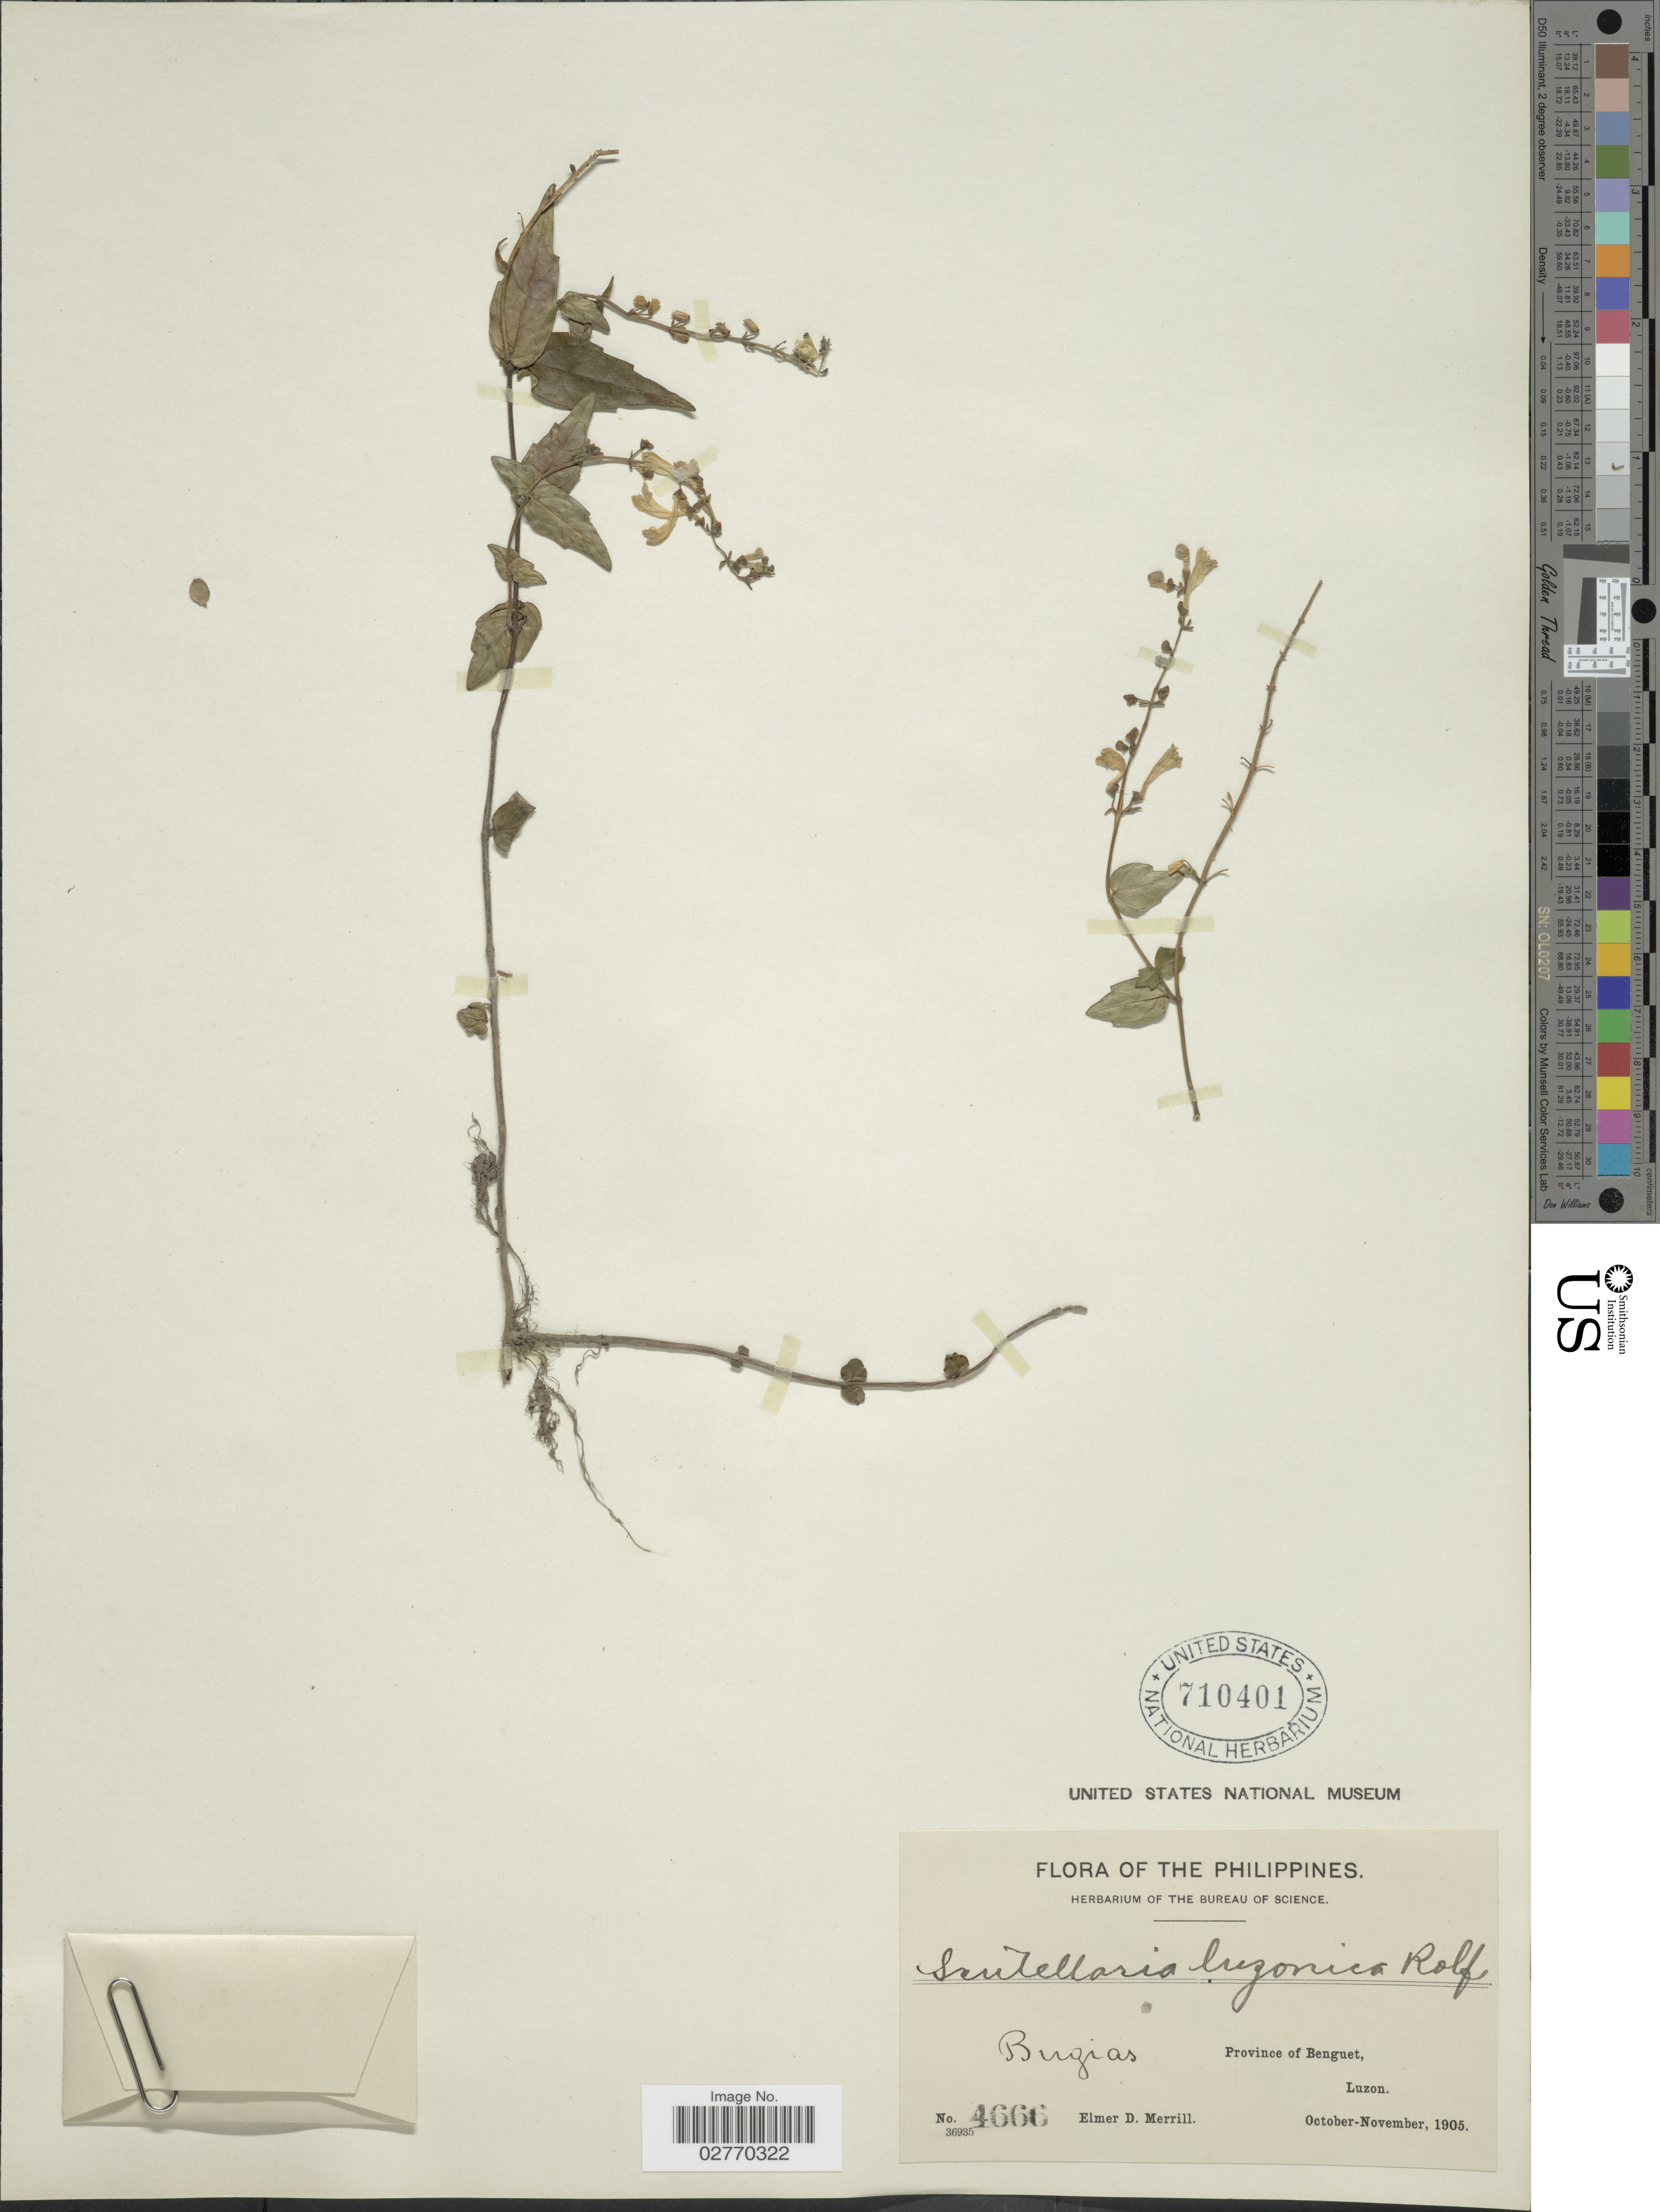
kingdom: Plantae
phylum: Tracheophyta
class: Magnoliopsida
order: Lamiales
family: Lamiaceae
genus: Scutellaria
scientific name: Scutellaria javanica var. luzonica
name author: (Rolfe) H. Keng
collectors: E. D. Merrill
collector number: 4666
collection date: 1905-10/1905-11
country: Philippines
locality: Bugias. Province of Benguet, Luzon.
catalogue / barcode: US 710401